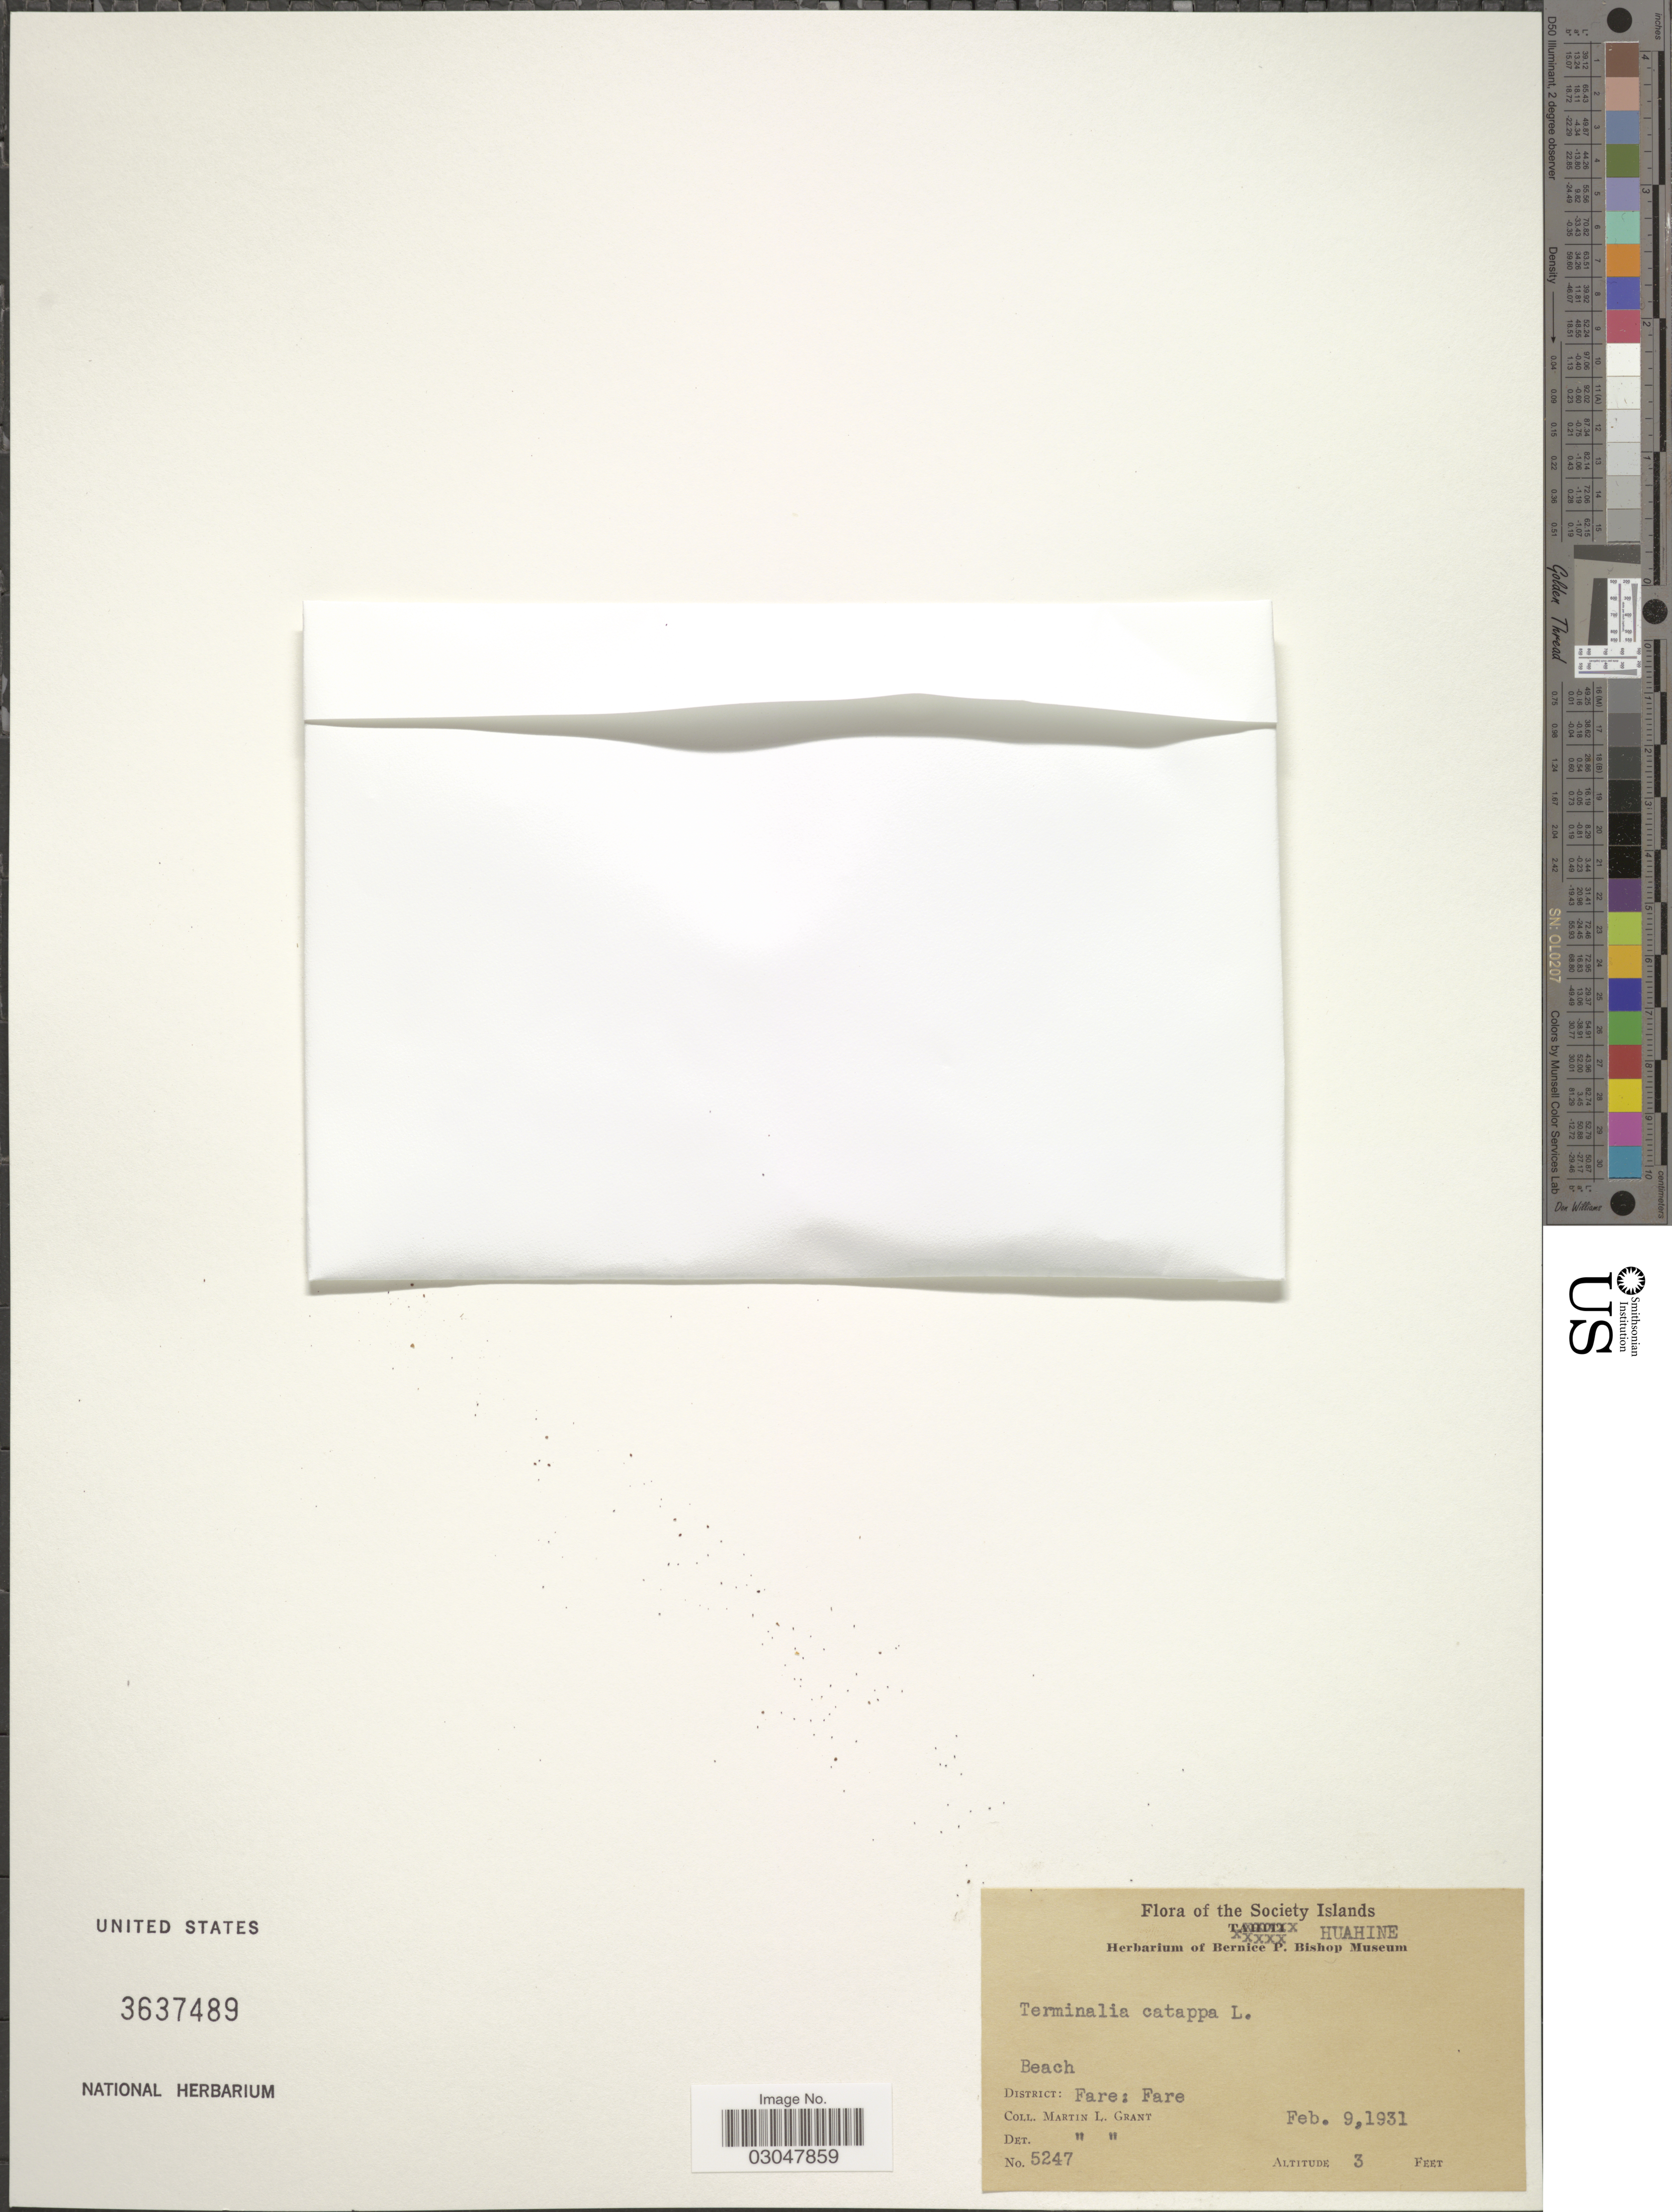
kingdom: Plantae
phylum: Tracheophyta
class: Magnoliopsida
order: Myrtales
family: Combretaceae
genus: Terminalia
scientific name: Terminalia catappa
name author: L.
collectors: M. L. Grant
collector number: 5247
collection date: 1931-02-09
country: French Polynesia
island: Huahine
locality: Huahine. District: Foare: Fare.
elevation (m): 1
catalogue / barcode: US 3637489